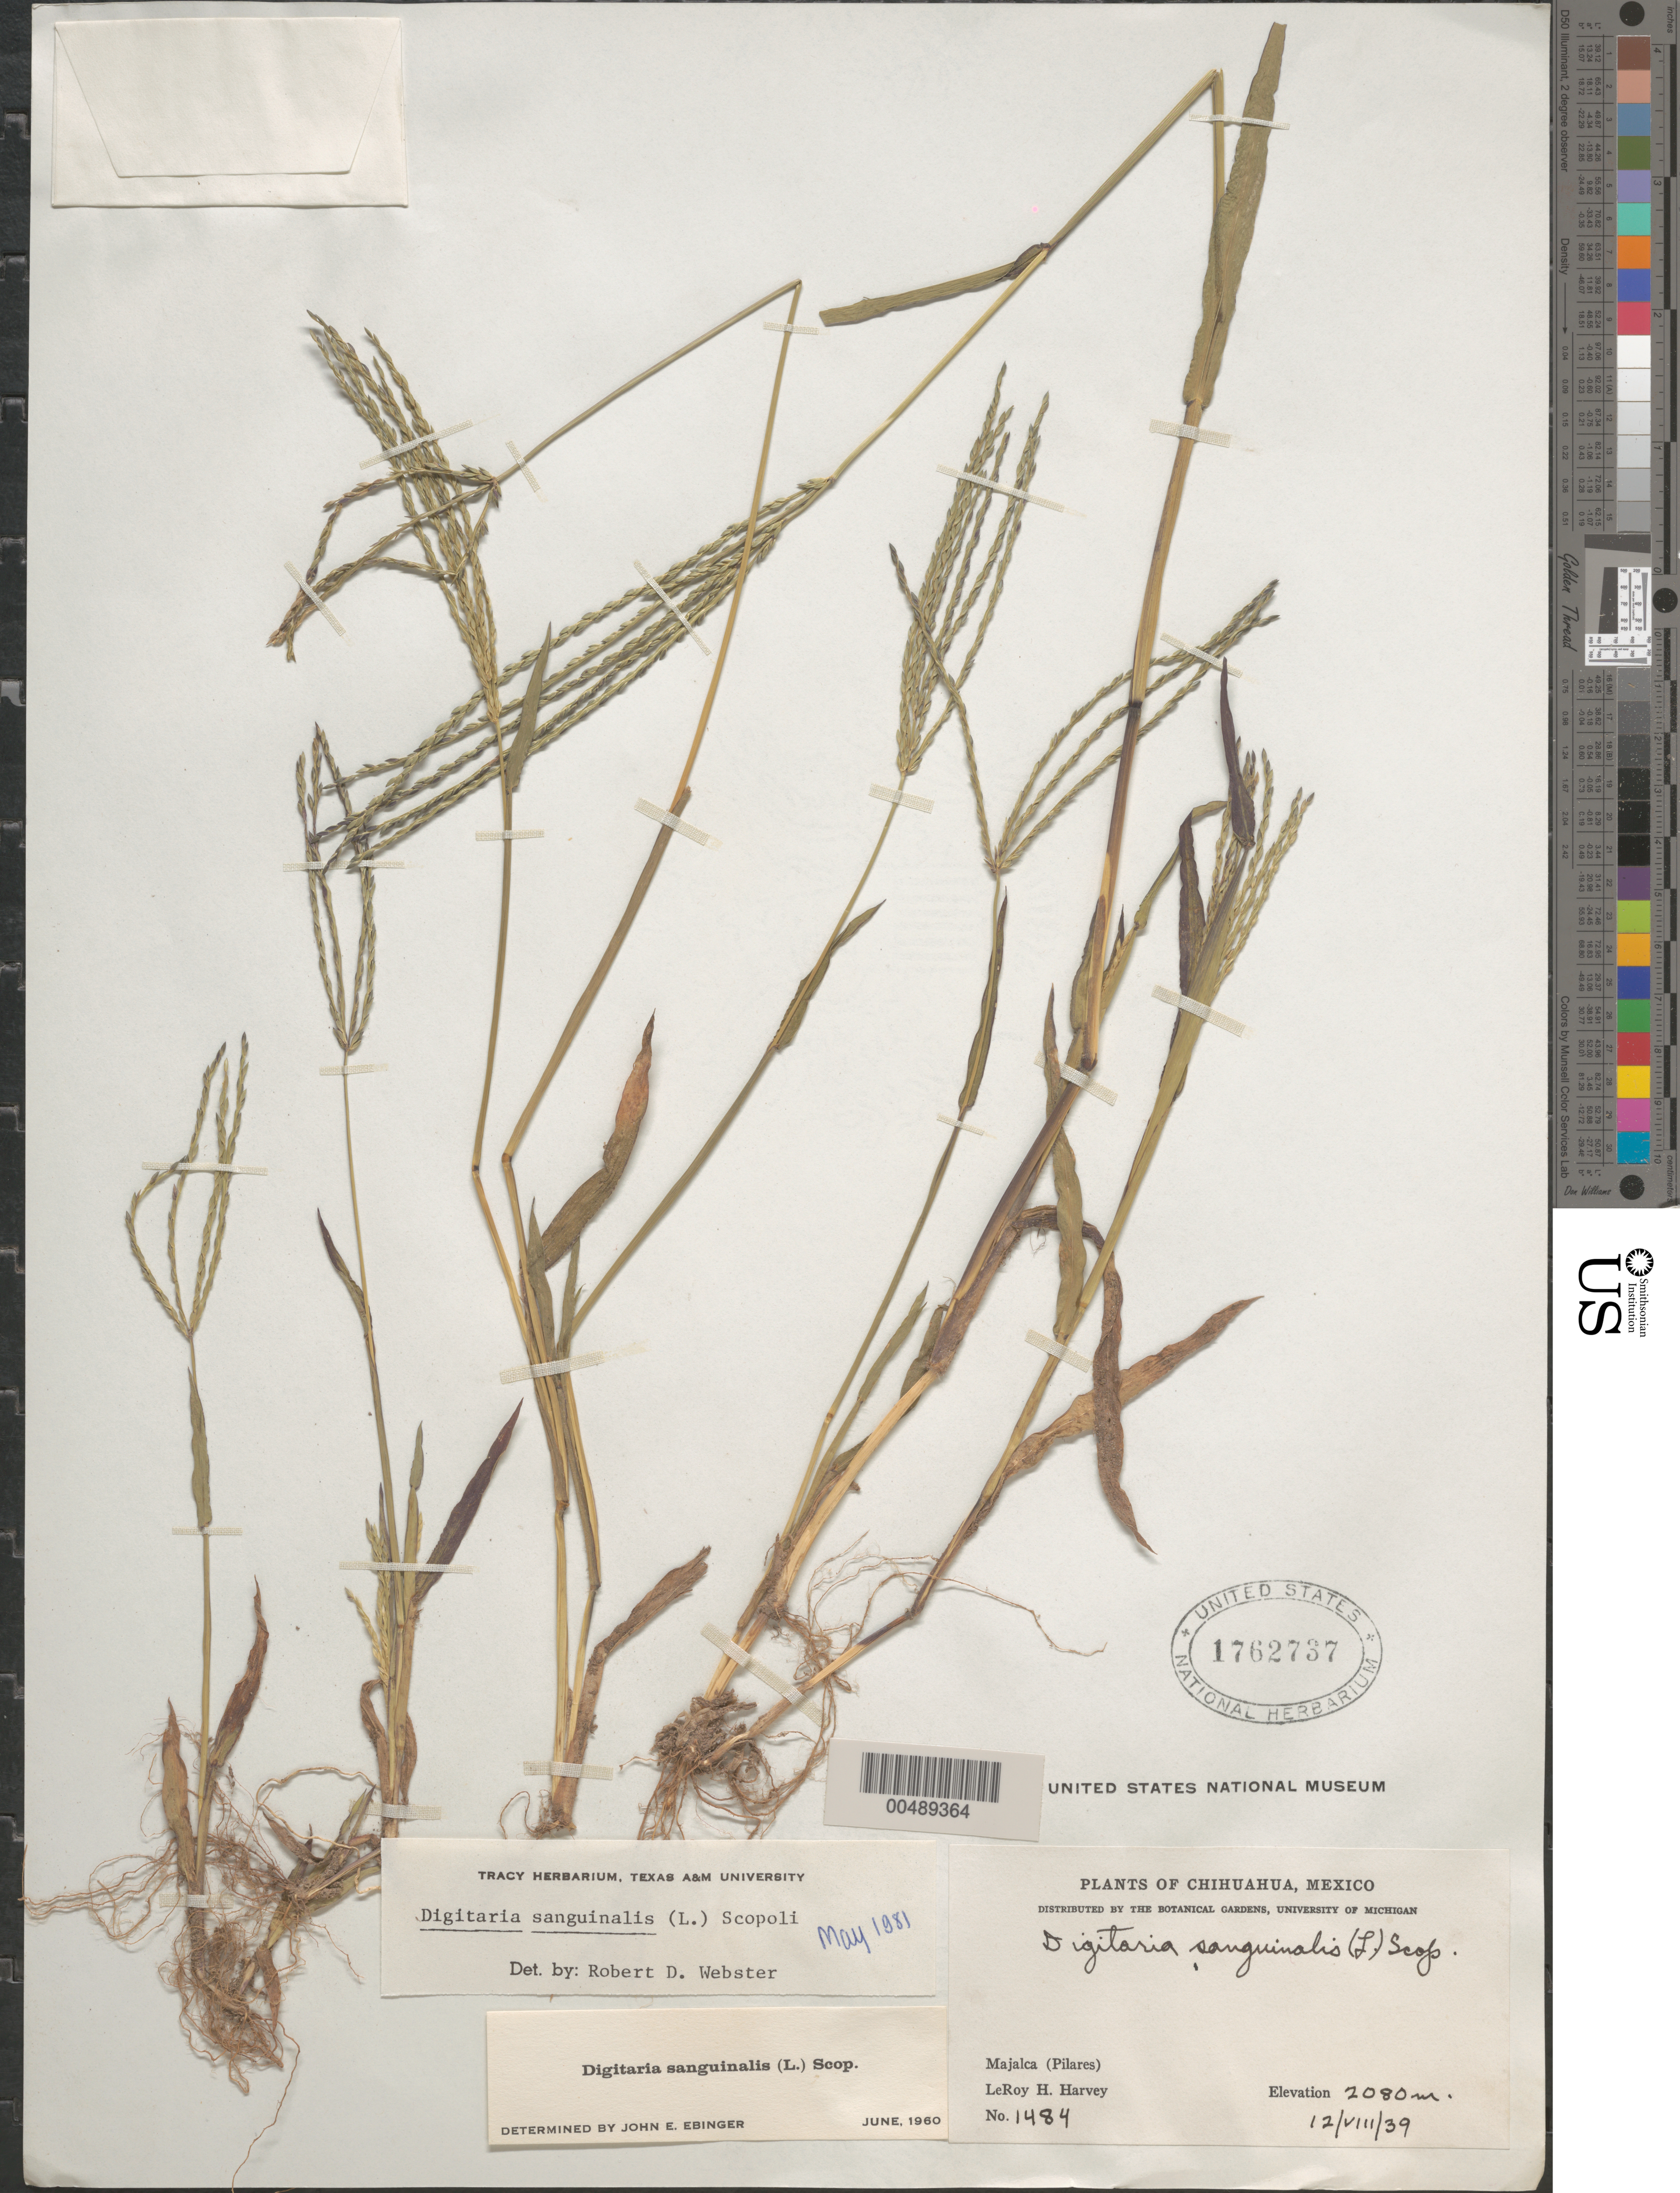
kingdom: Plantae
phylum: Tracheophyta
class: Liliopsida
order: Poales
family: Poaceae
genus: Digitaria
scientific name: Digitaria sanguinalis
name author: (L.) Scop.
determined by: Webster, Robert D.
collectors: L. H. Harvey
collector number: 1484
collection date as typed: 12 Aug 1939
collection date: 1939-08-12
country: Mexico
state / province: Chihuahua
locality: Majalca (Pilares)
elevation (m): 2080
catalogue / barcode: US 1762737